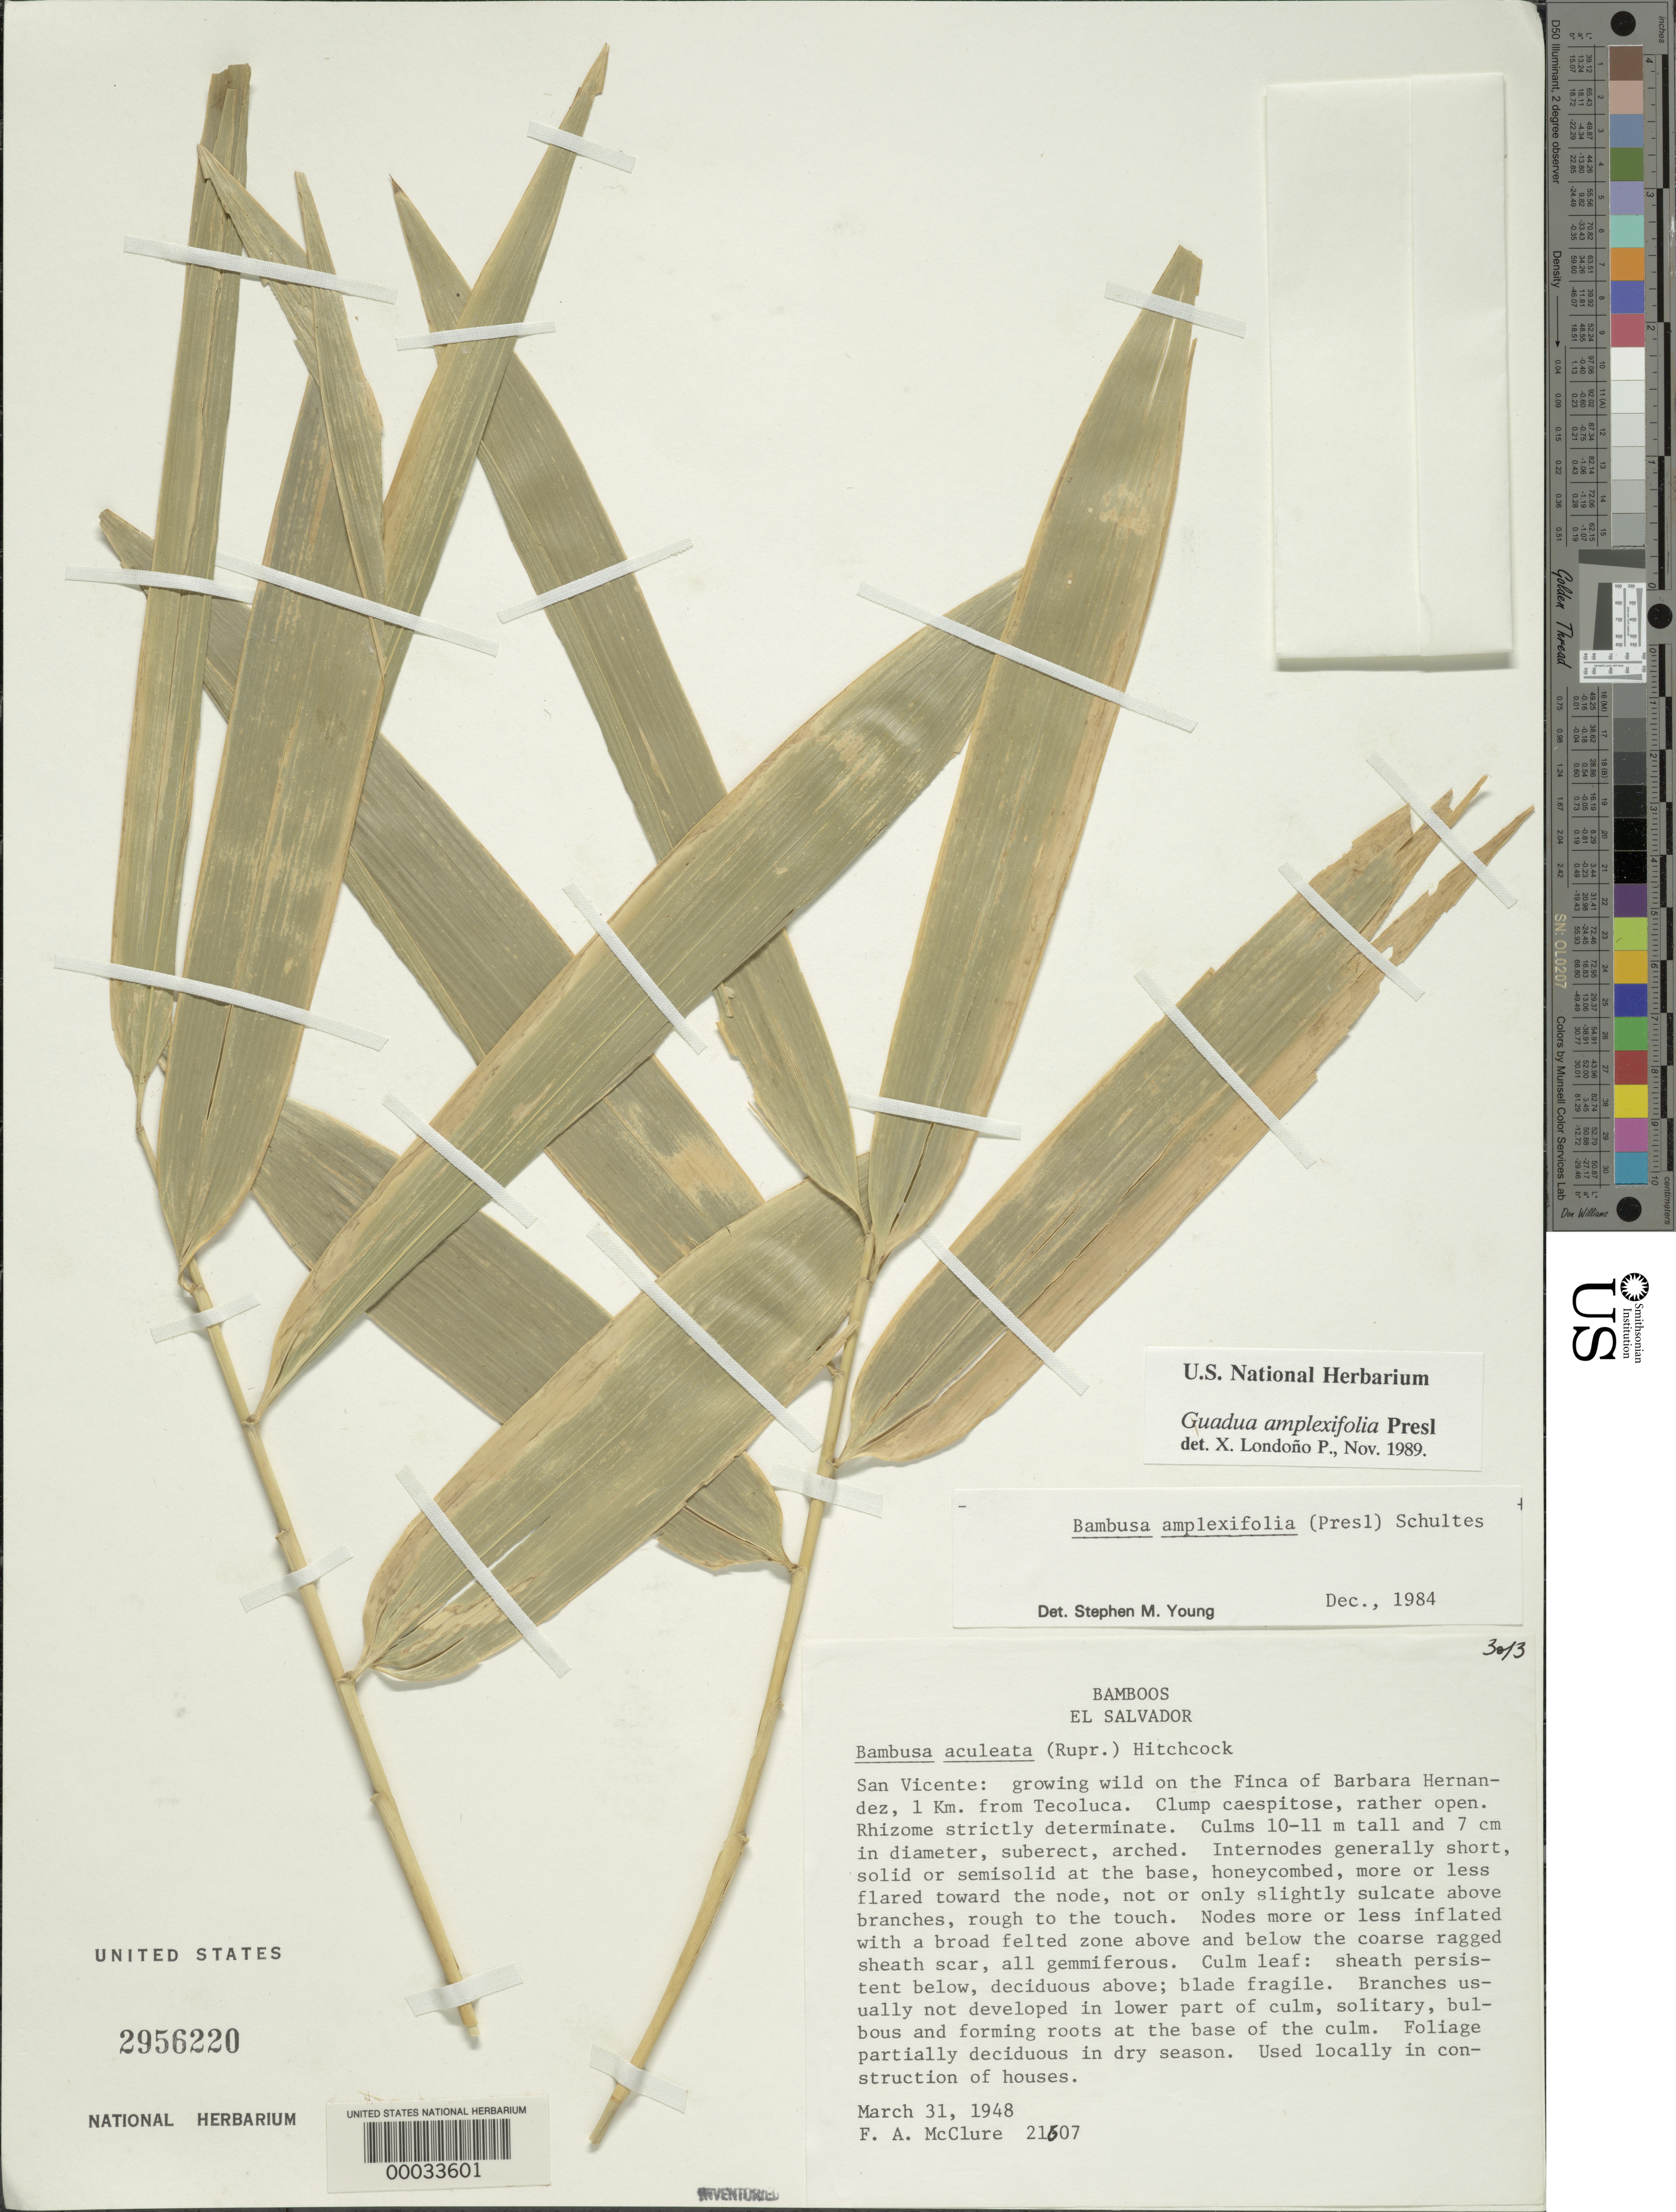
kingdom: Plantae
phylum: Tracheophyta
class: Liliopsida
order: Poales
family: Poaceae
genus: Guadua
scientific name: Guadua amplexifolia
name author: J. Presl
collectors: F. A. McClure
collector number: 21607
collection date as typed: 31 Mar 1948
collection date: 1948-03-31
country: El Salvador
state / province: San Vincente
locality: Tecoluca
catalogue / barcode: US 2956220